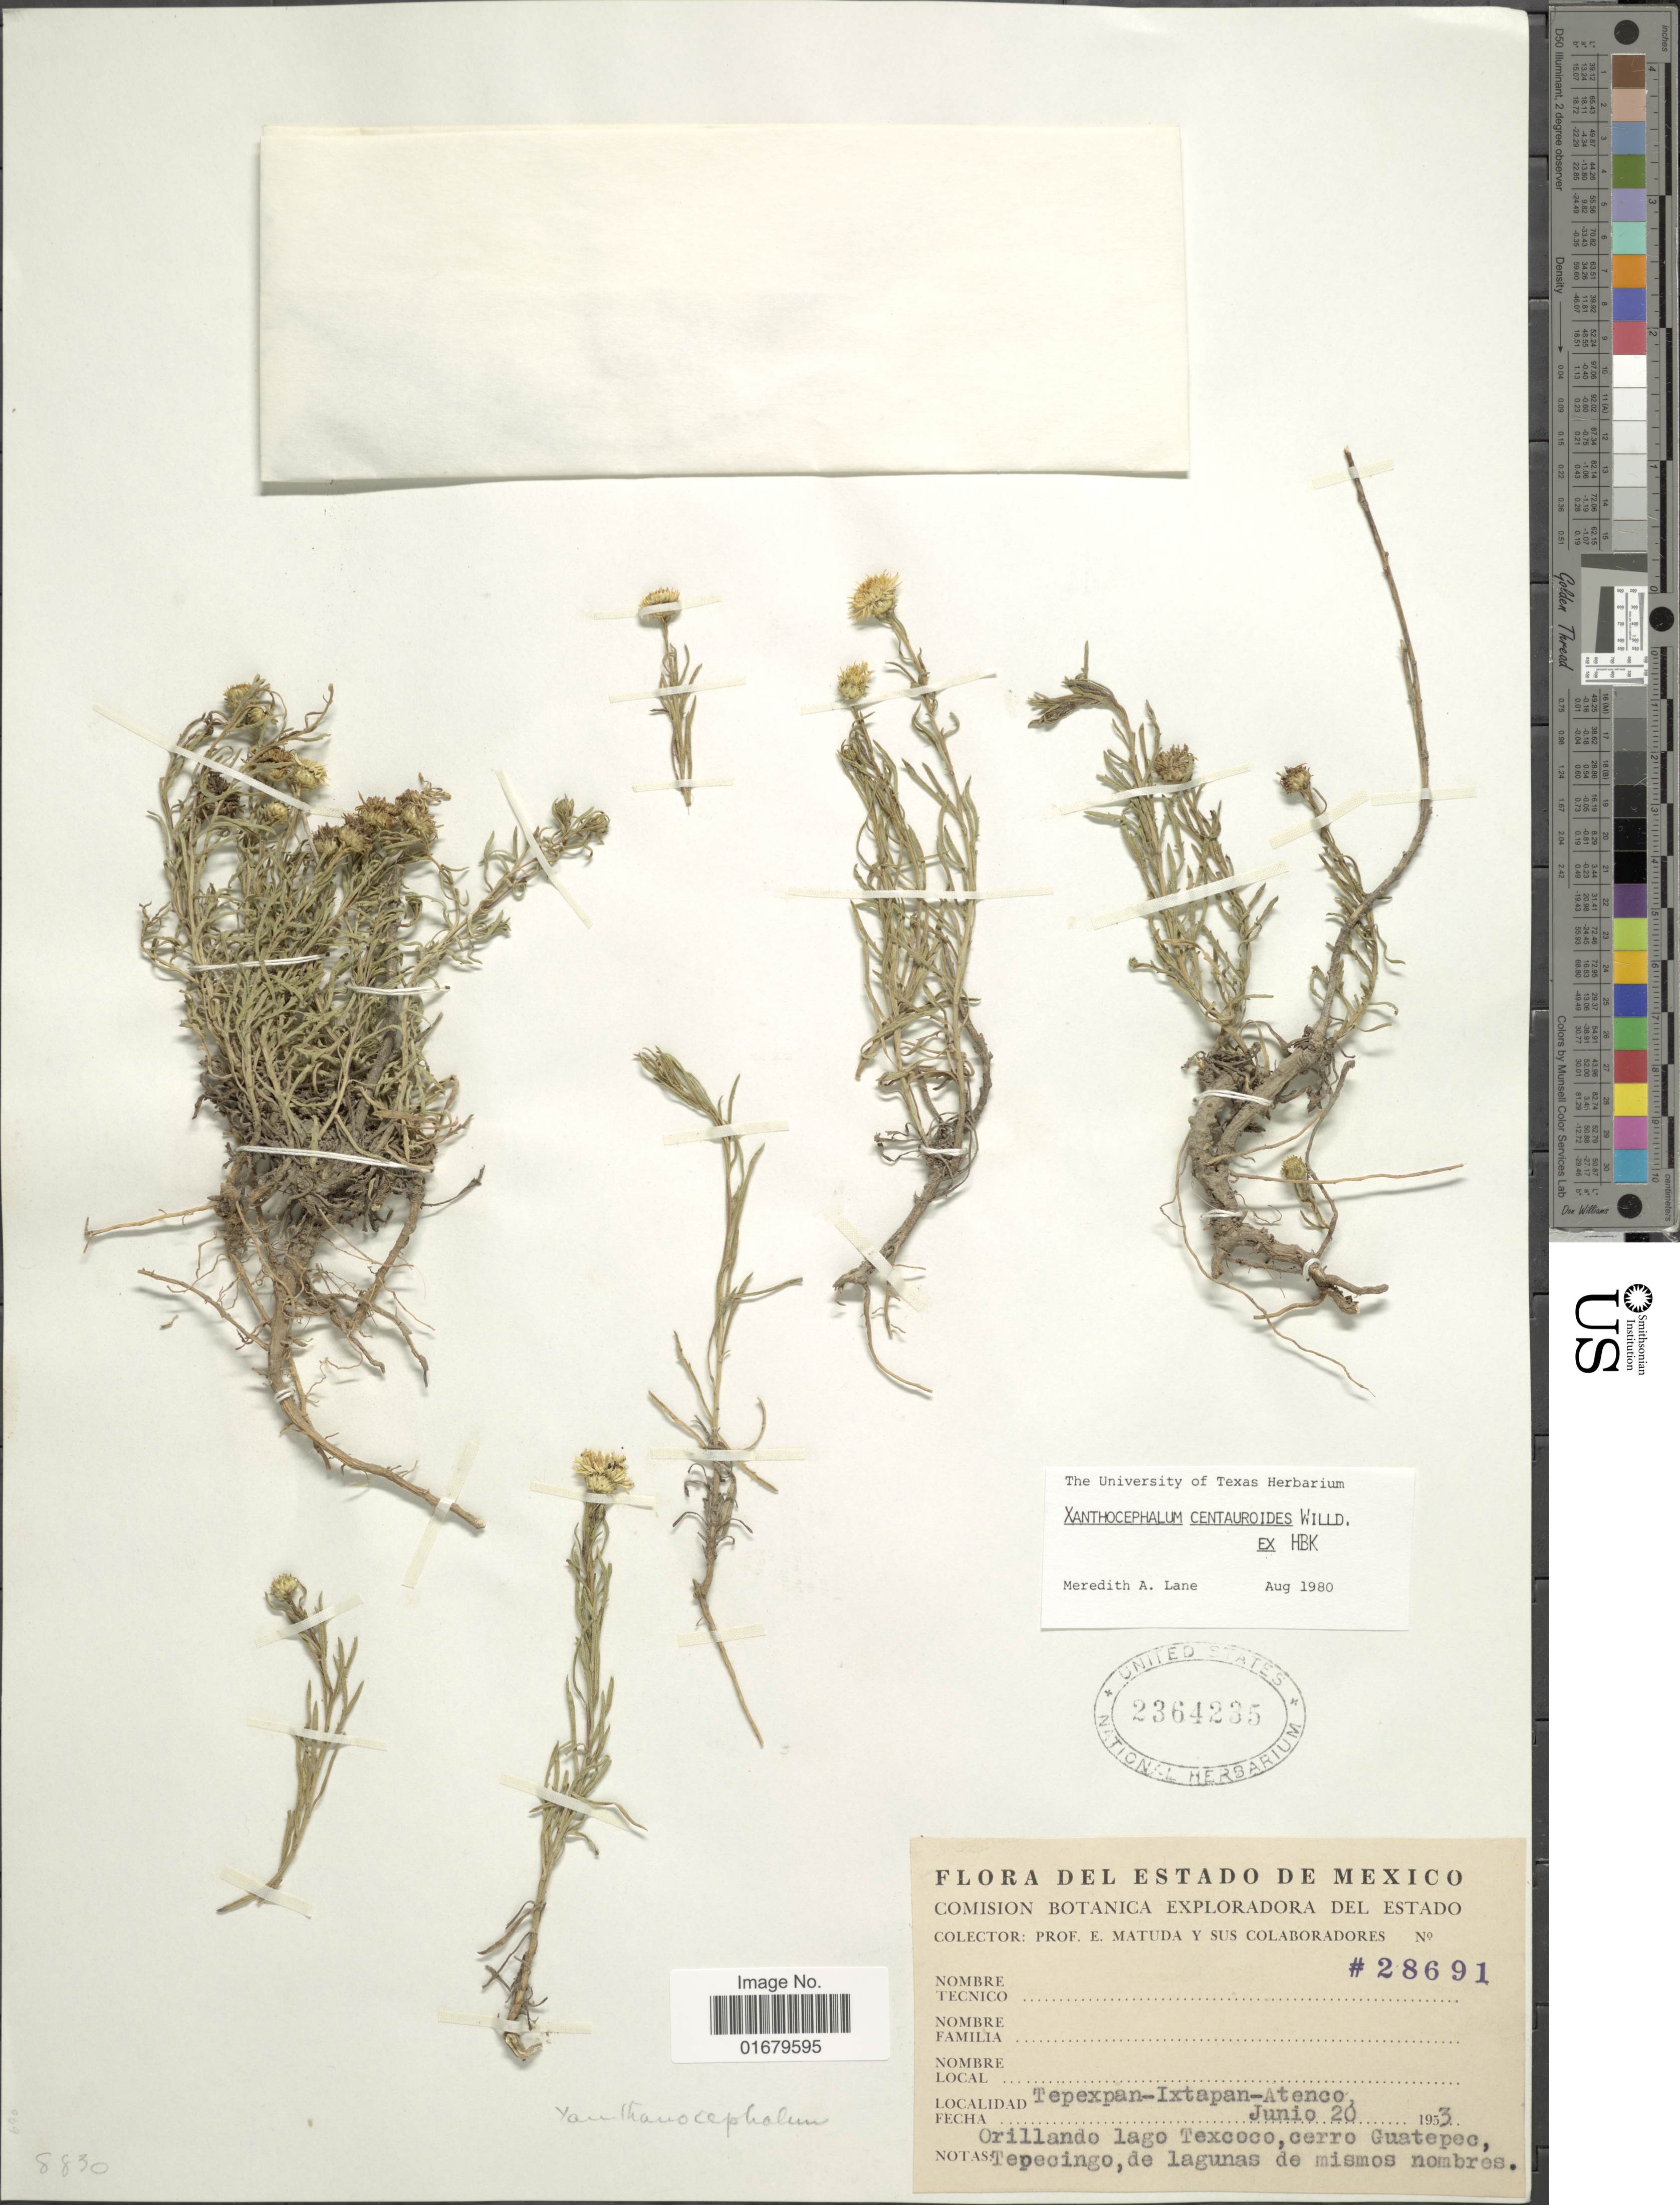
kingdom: Plantae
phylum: Tracheophyta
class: Magnoliopsida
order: Asterales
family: Asteraceae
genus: Xanthocephalum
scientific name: Xanthocephalum centauroides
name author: Willd.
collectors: E. Matuda & et al.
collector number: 28691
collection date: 1953-06-20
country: Mexico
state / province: México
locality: Tepexpan-Ixtapan-Atenco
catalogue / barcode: US 2364235